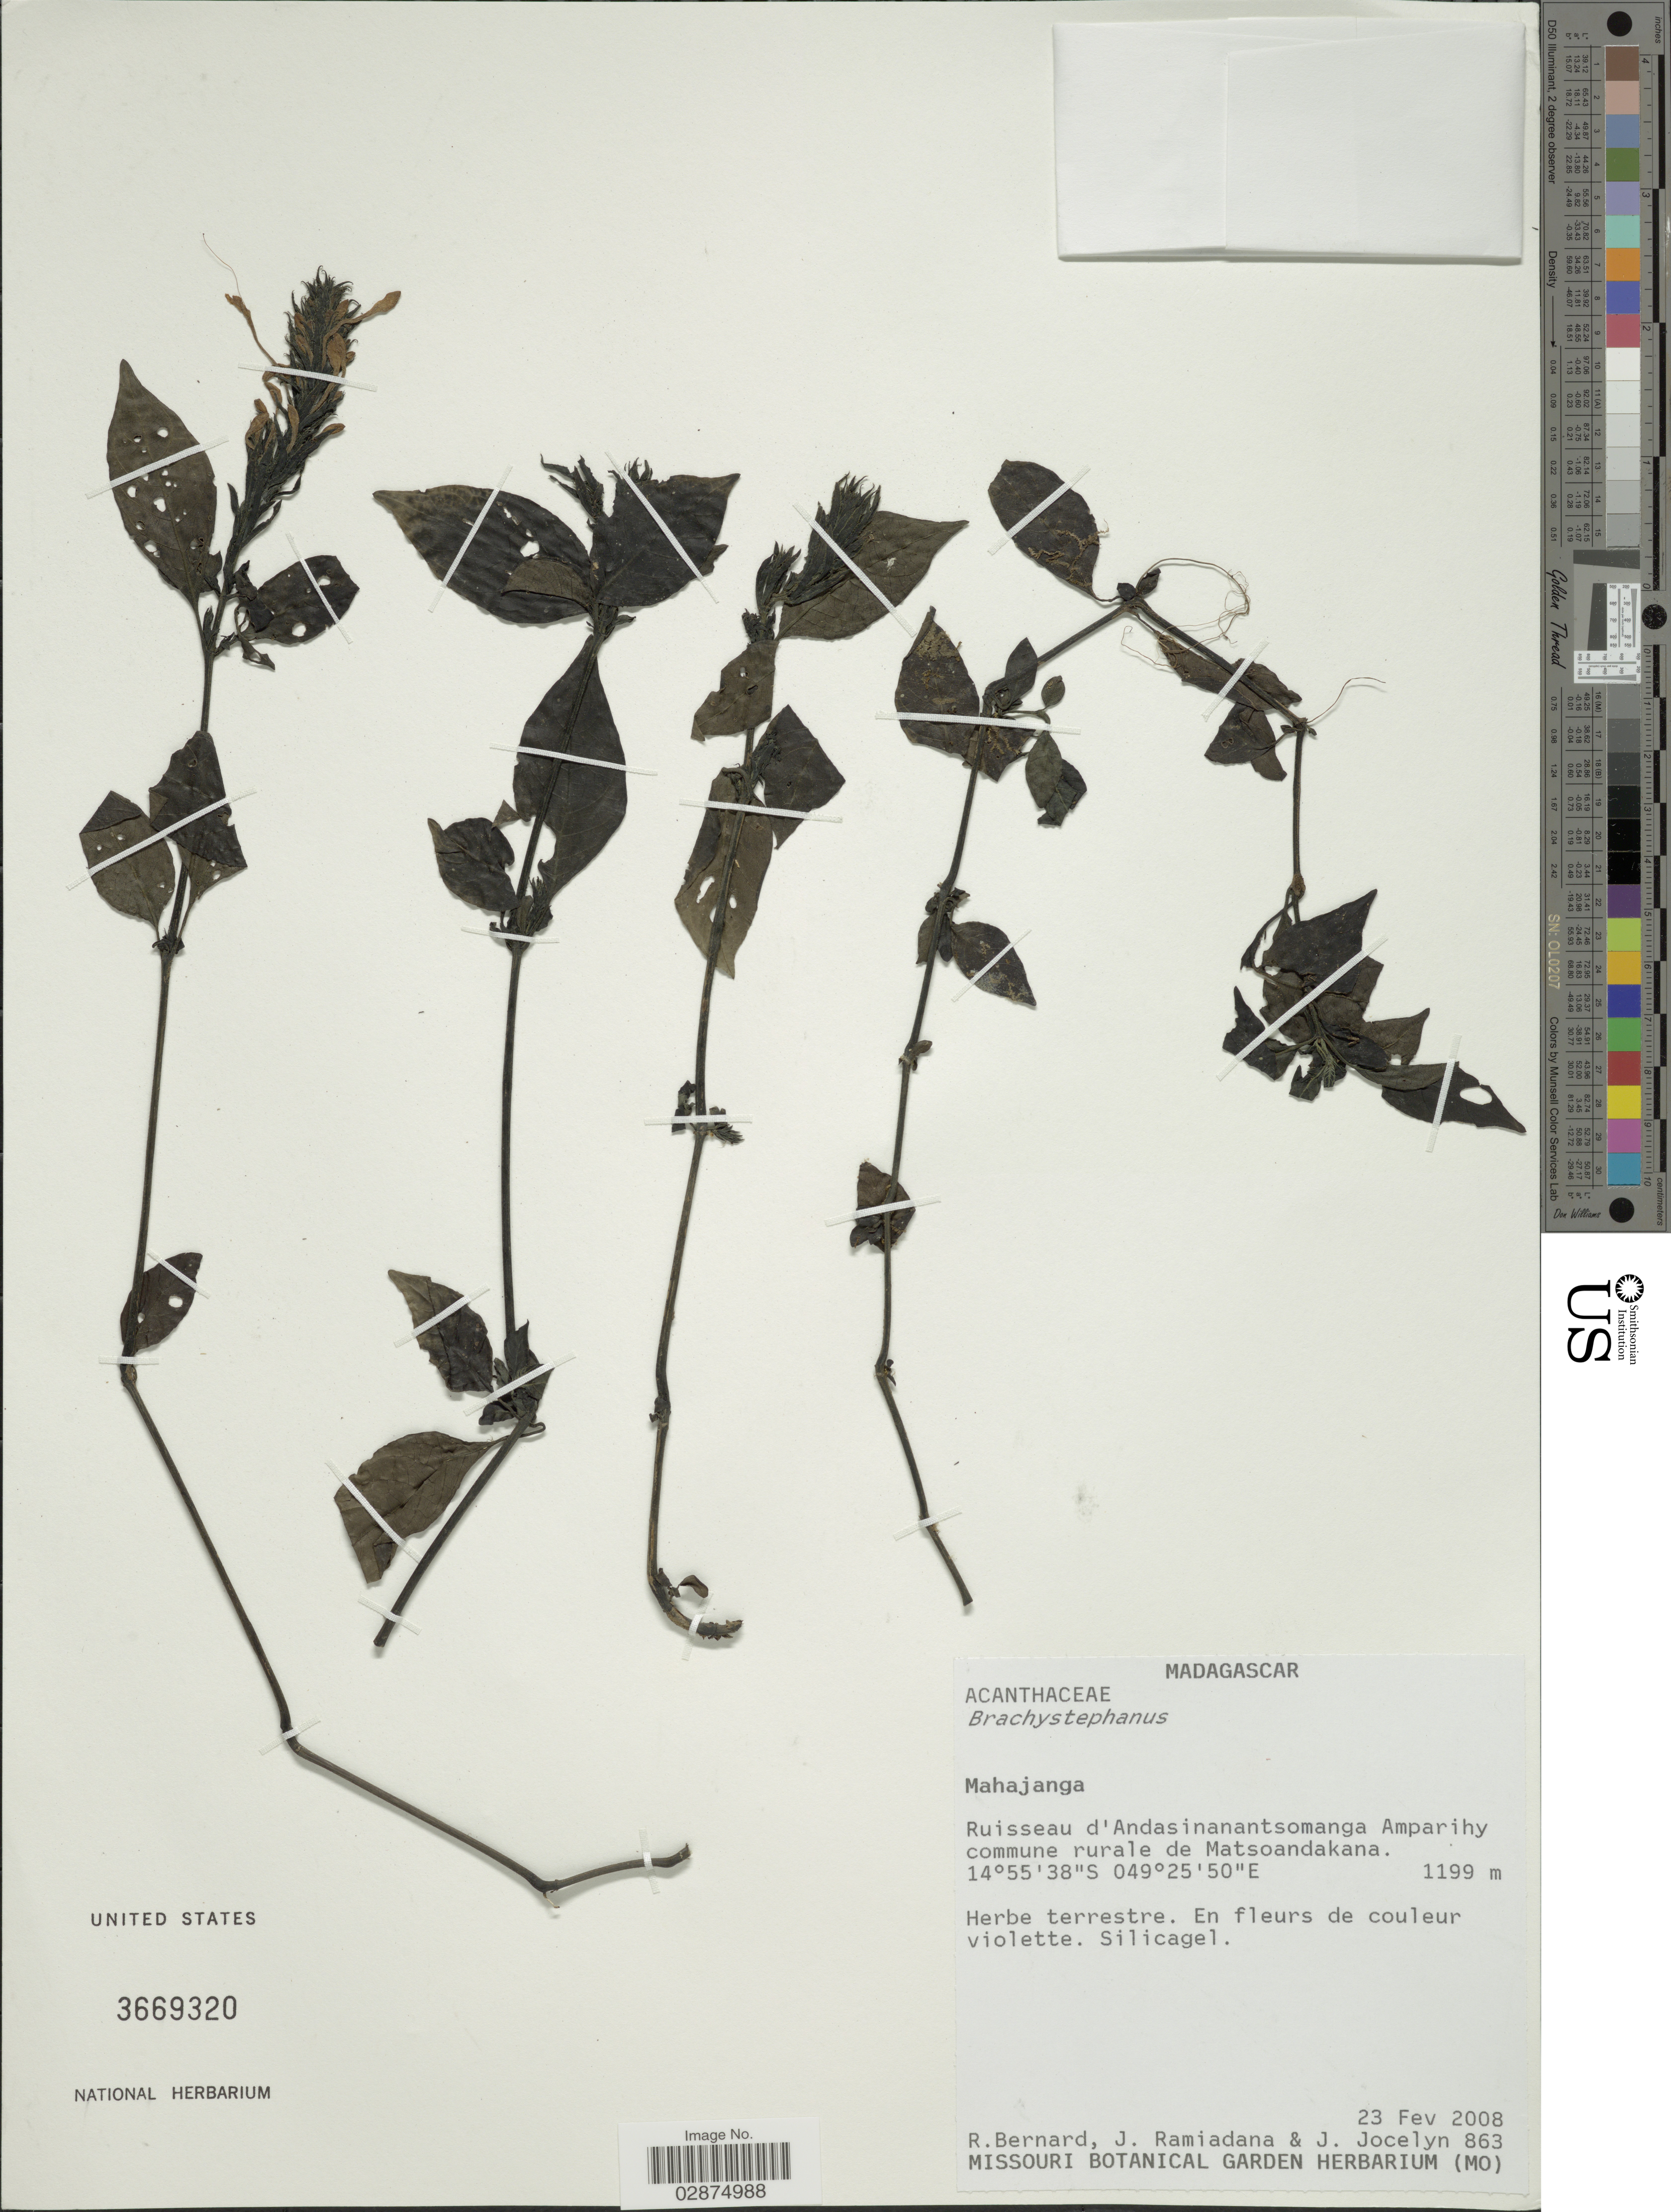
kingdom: Plantae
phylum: Tracheophyta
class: Magnoliopsida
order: Lamiales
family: Acanthaceae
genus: Brachystephanus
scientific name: Brachystephanus sp.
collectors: R. Bernard, J. Ramiadana & J. Jocelyn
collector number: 863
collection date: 2008-02-23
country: Madagascar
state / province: Sofia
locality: Ruisseau d'Andasinanantsomanga Amparihy commune rurale de Matsoandakana.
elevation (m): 1199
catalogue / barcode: US 3669320